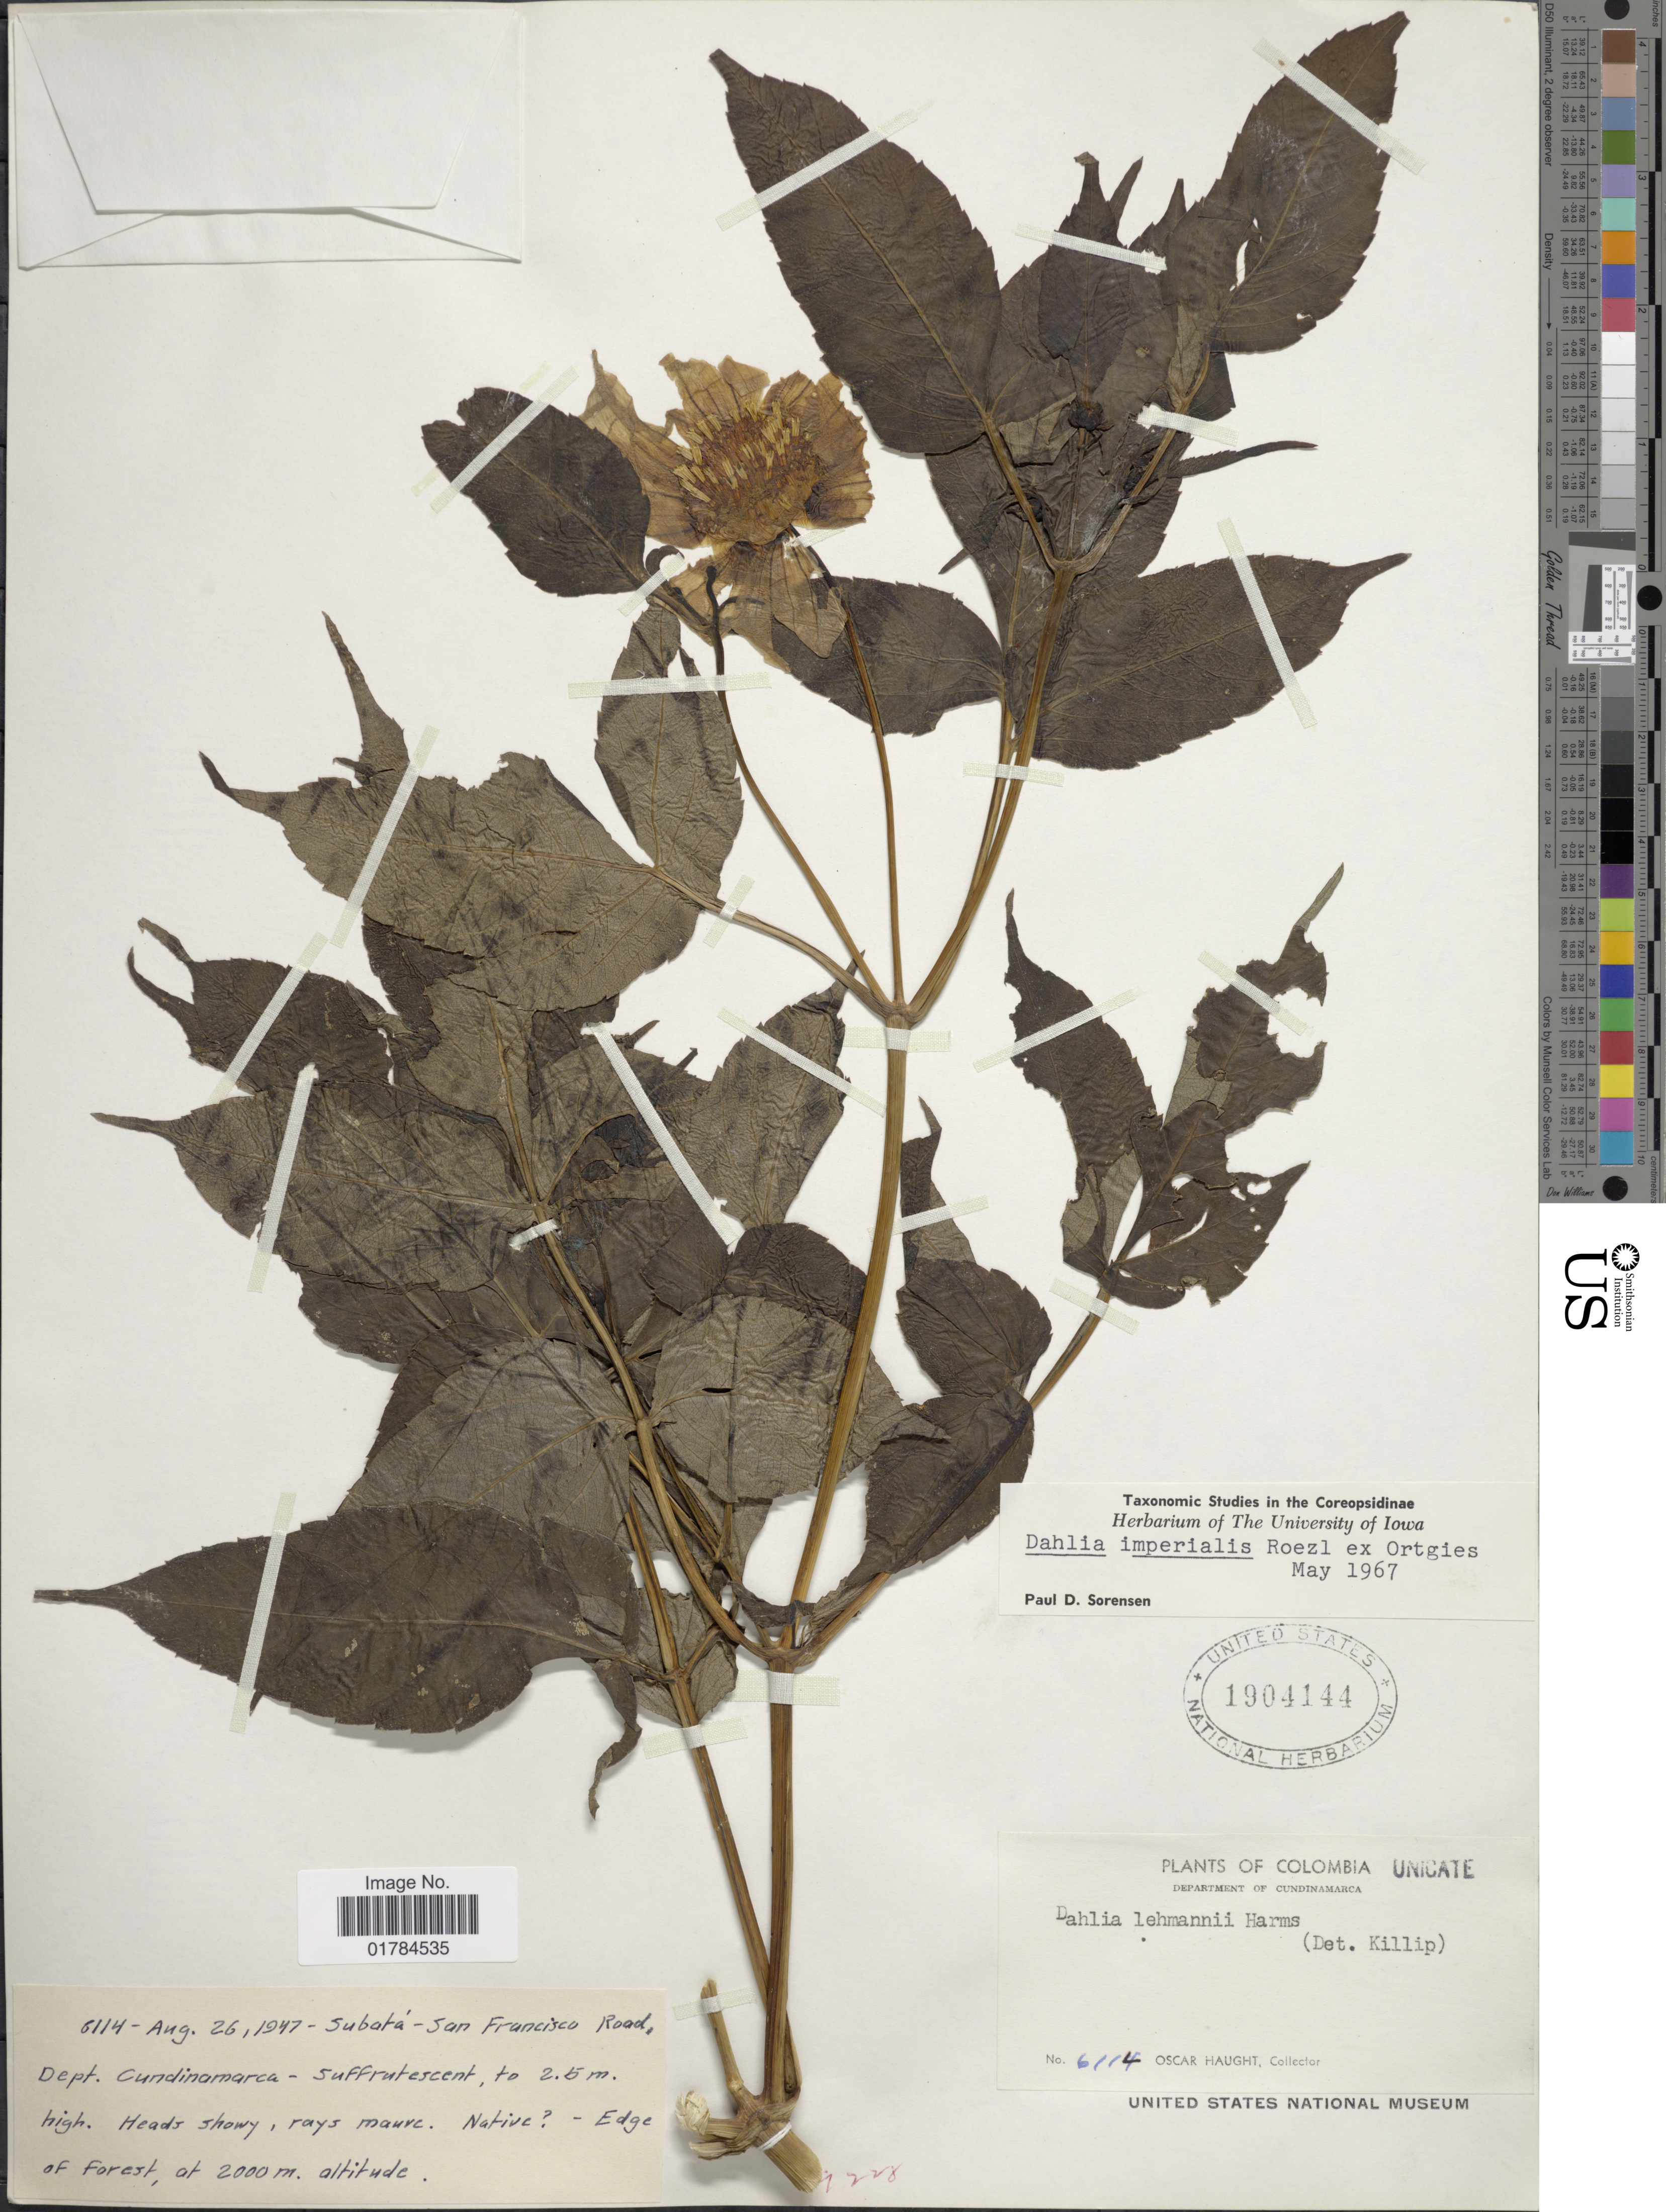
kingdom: Plantae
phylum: Tracheophyta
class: Magnoliopsida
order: Asterales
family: Asteraceae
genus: Dahlia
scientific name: Dahlia imperialis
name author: Roezl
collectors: O. L. Haught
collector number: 6114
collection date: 1947-08-26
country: Colombia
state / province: Cundinamarca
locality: Subata, San Francisco Road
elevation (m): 2000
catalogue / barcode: US 1904144